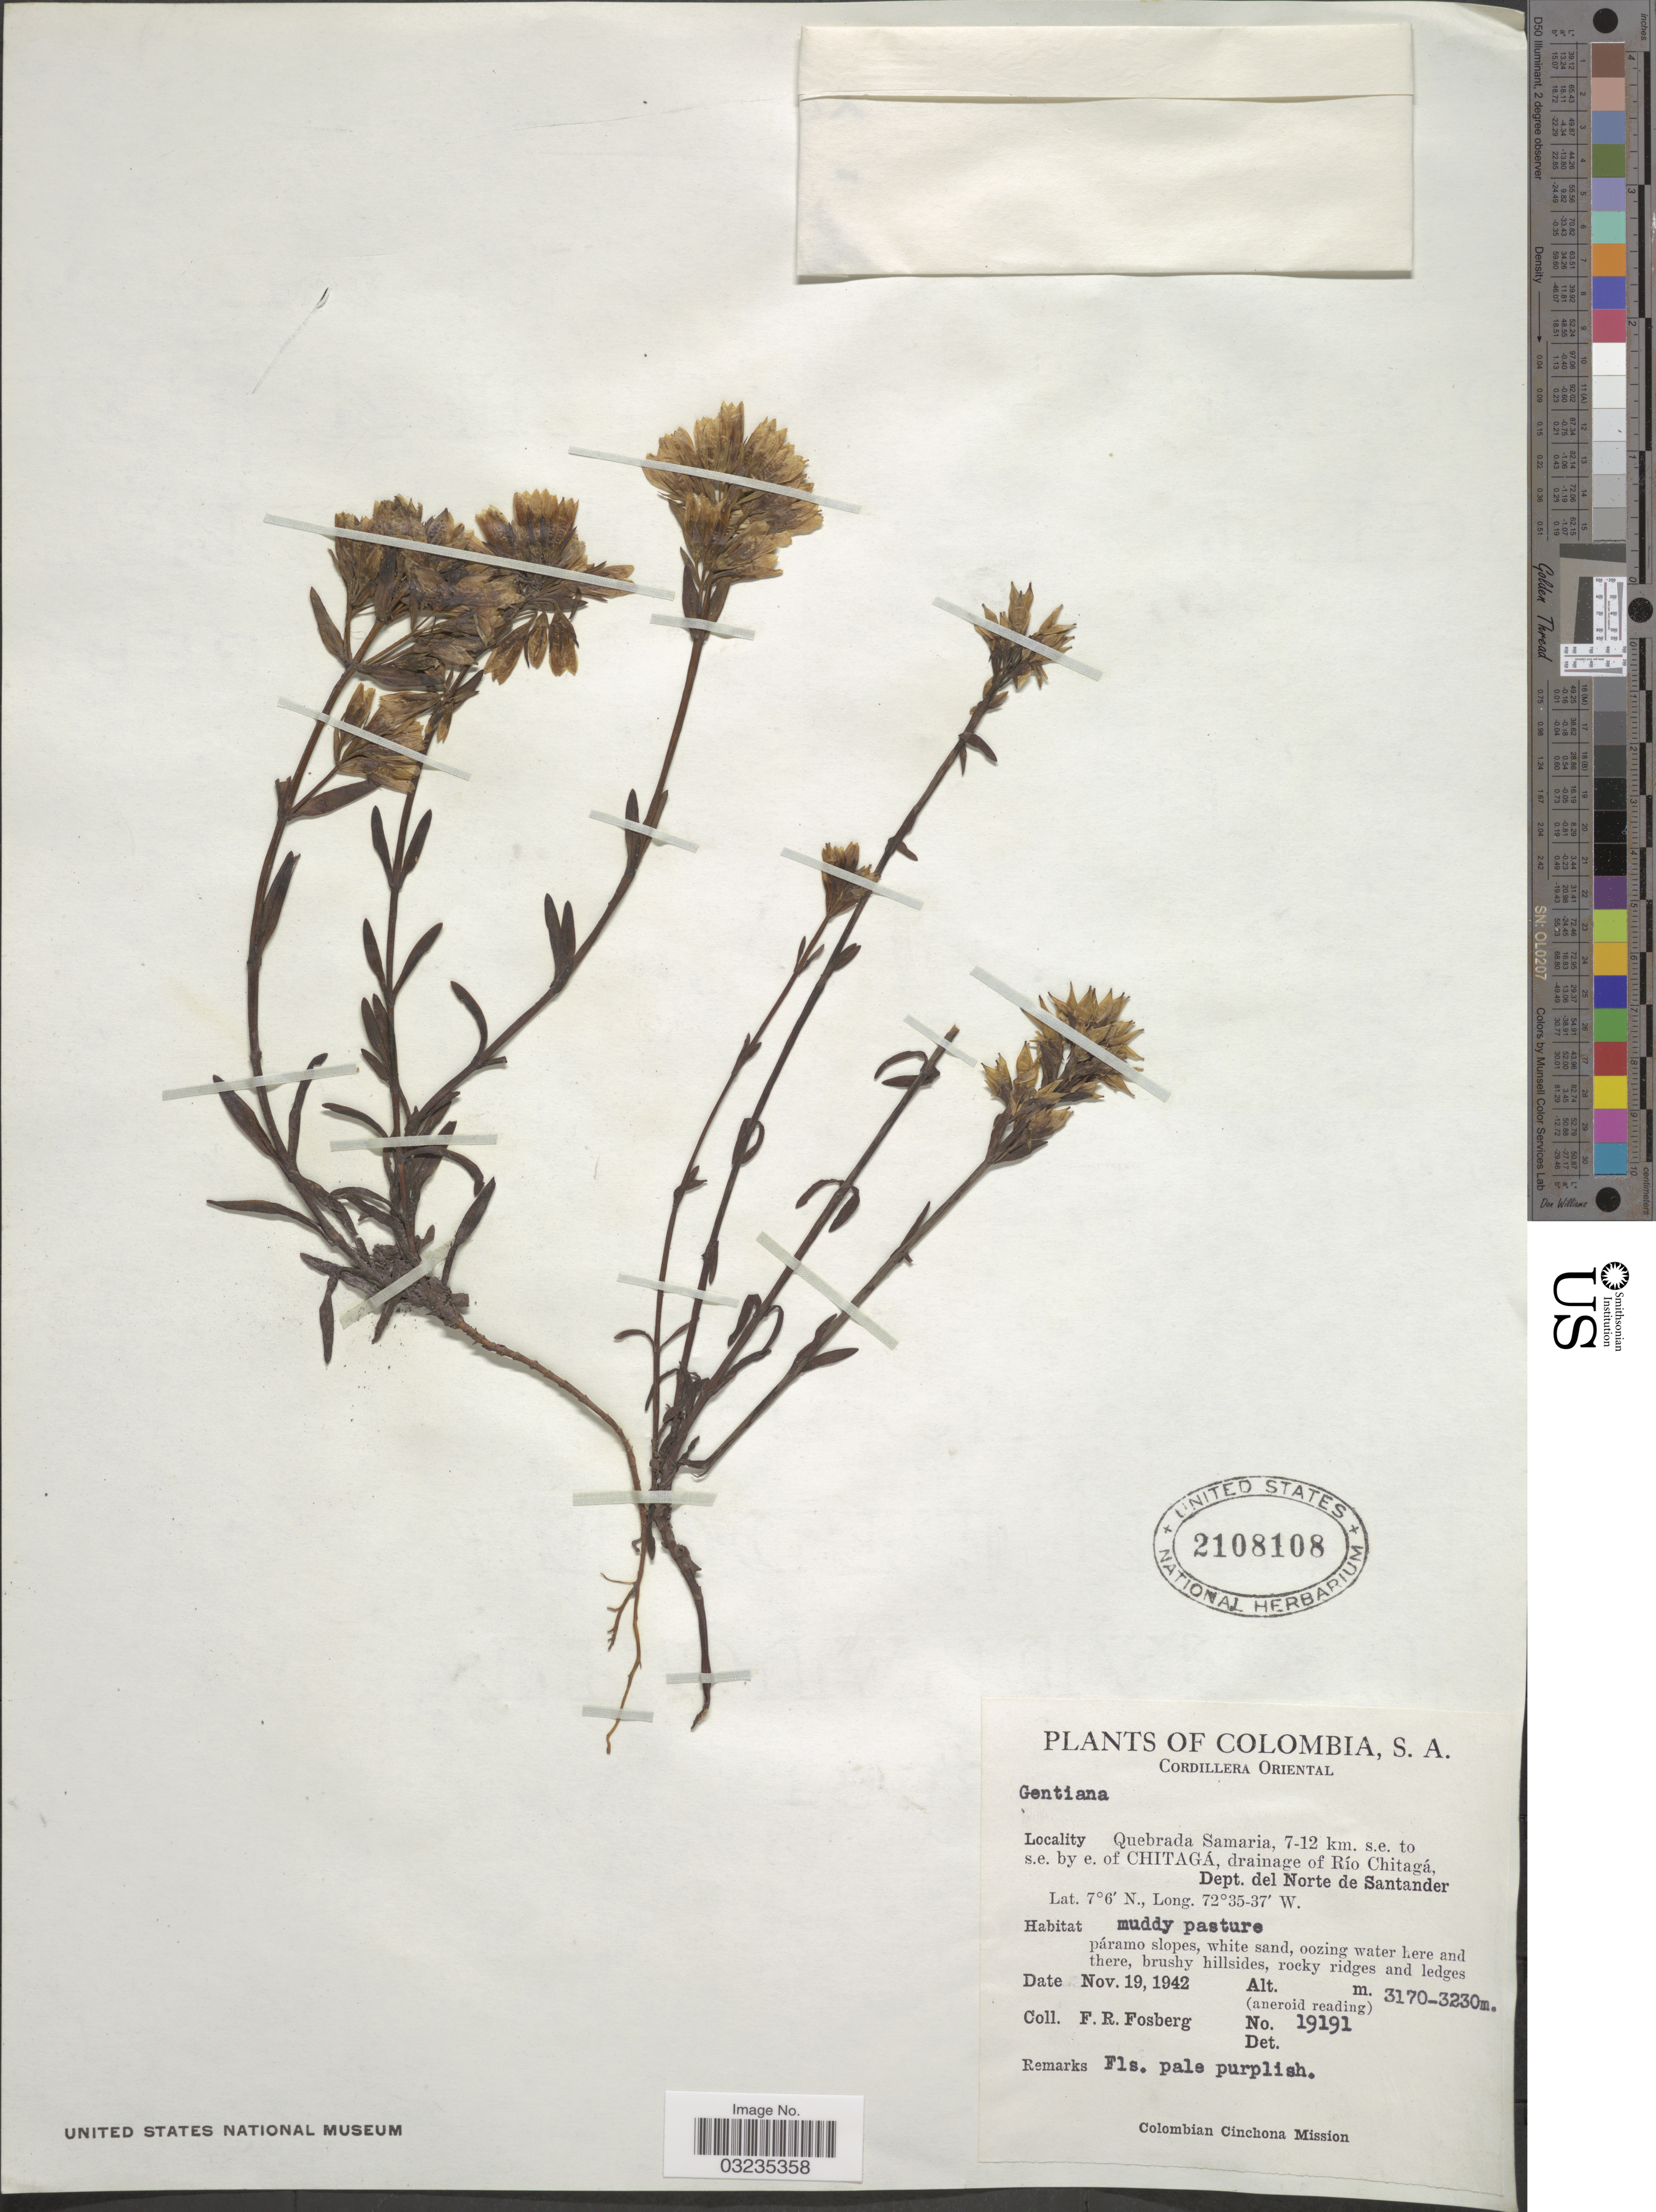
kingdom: Plantae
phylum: Tracheophyta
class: Magnoliopsida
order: Gentianales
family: Gentianaceae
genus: Gentiana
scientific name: Gentiana sp.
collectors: F. R. Fosberg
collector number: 19191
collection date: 1942-11-19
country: Colombia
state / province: Norte de Santander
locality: Cordillera Oriental. Quebrada Samaria, 7-12 km. s.e. to s.e. by e. of Chitagá, drainage of Río Chitagá, Dept. del Norte de Santander.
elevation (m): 3170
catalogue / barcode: US 2108108